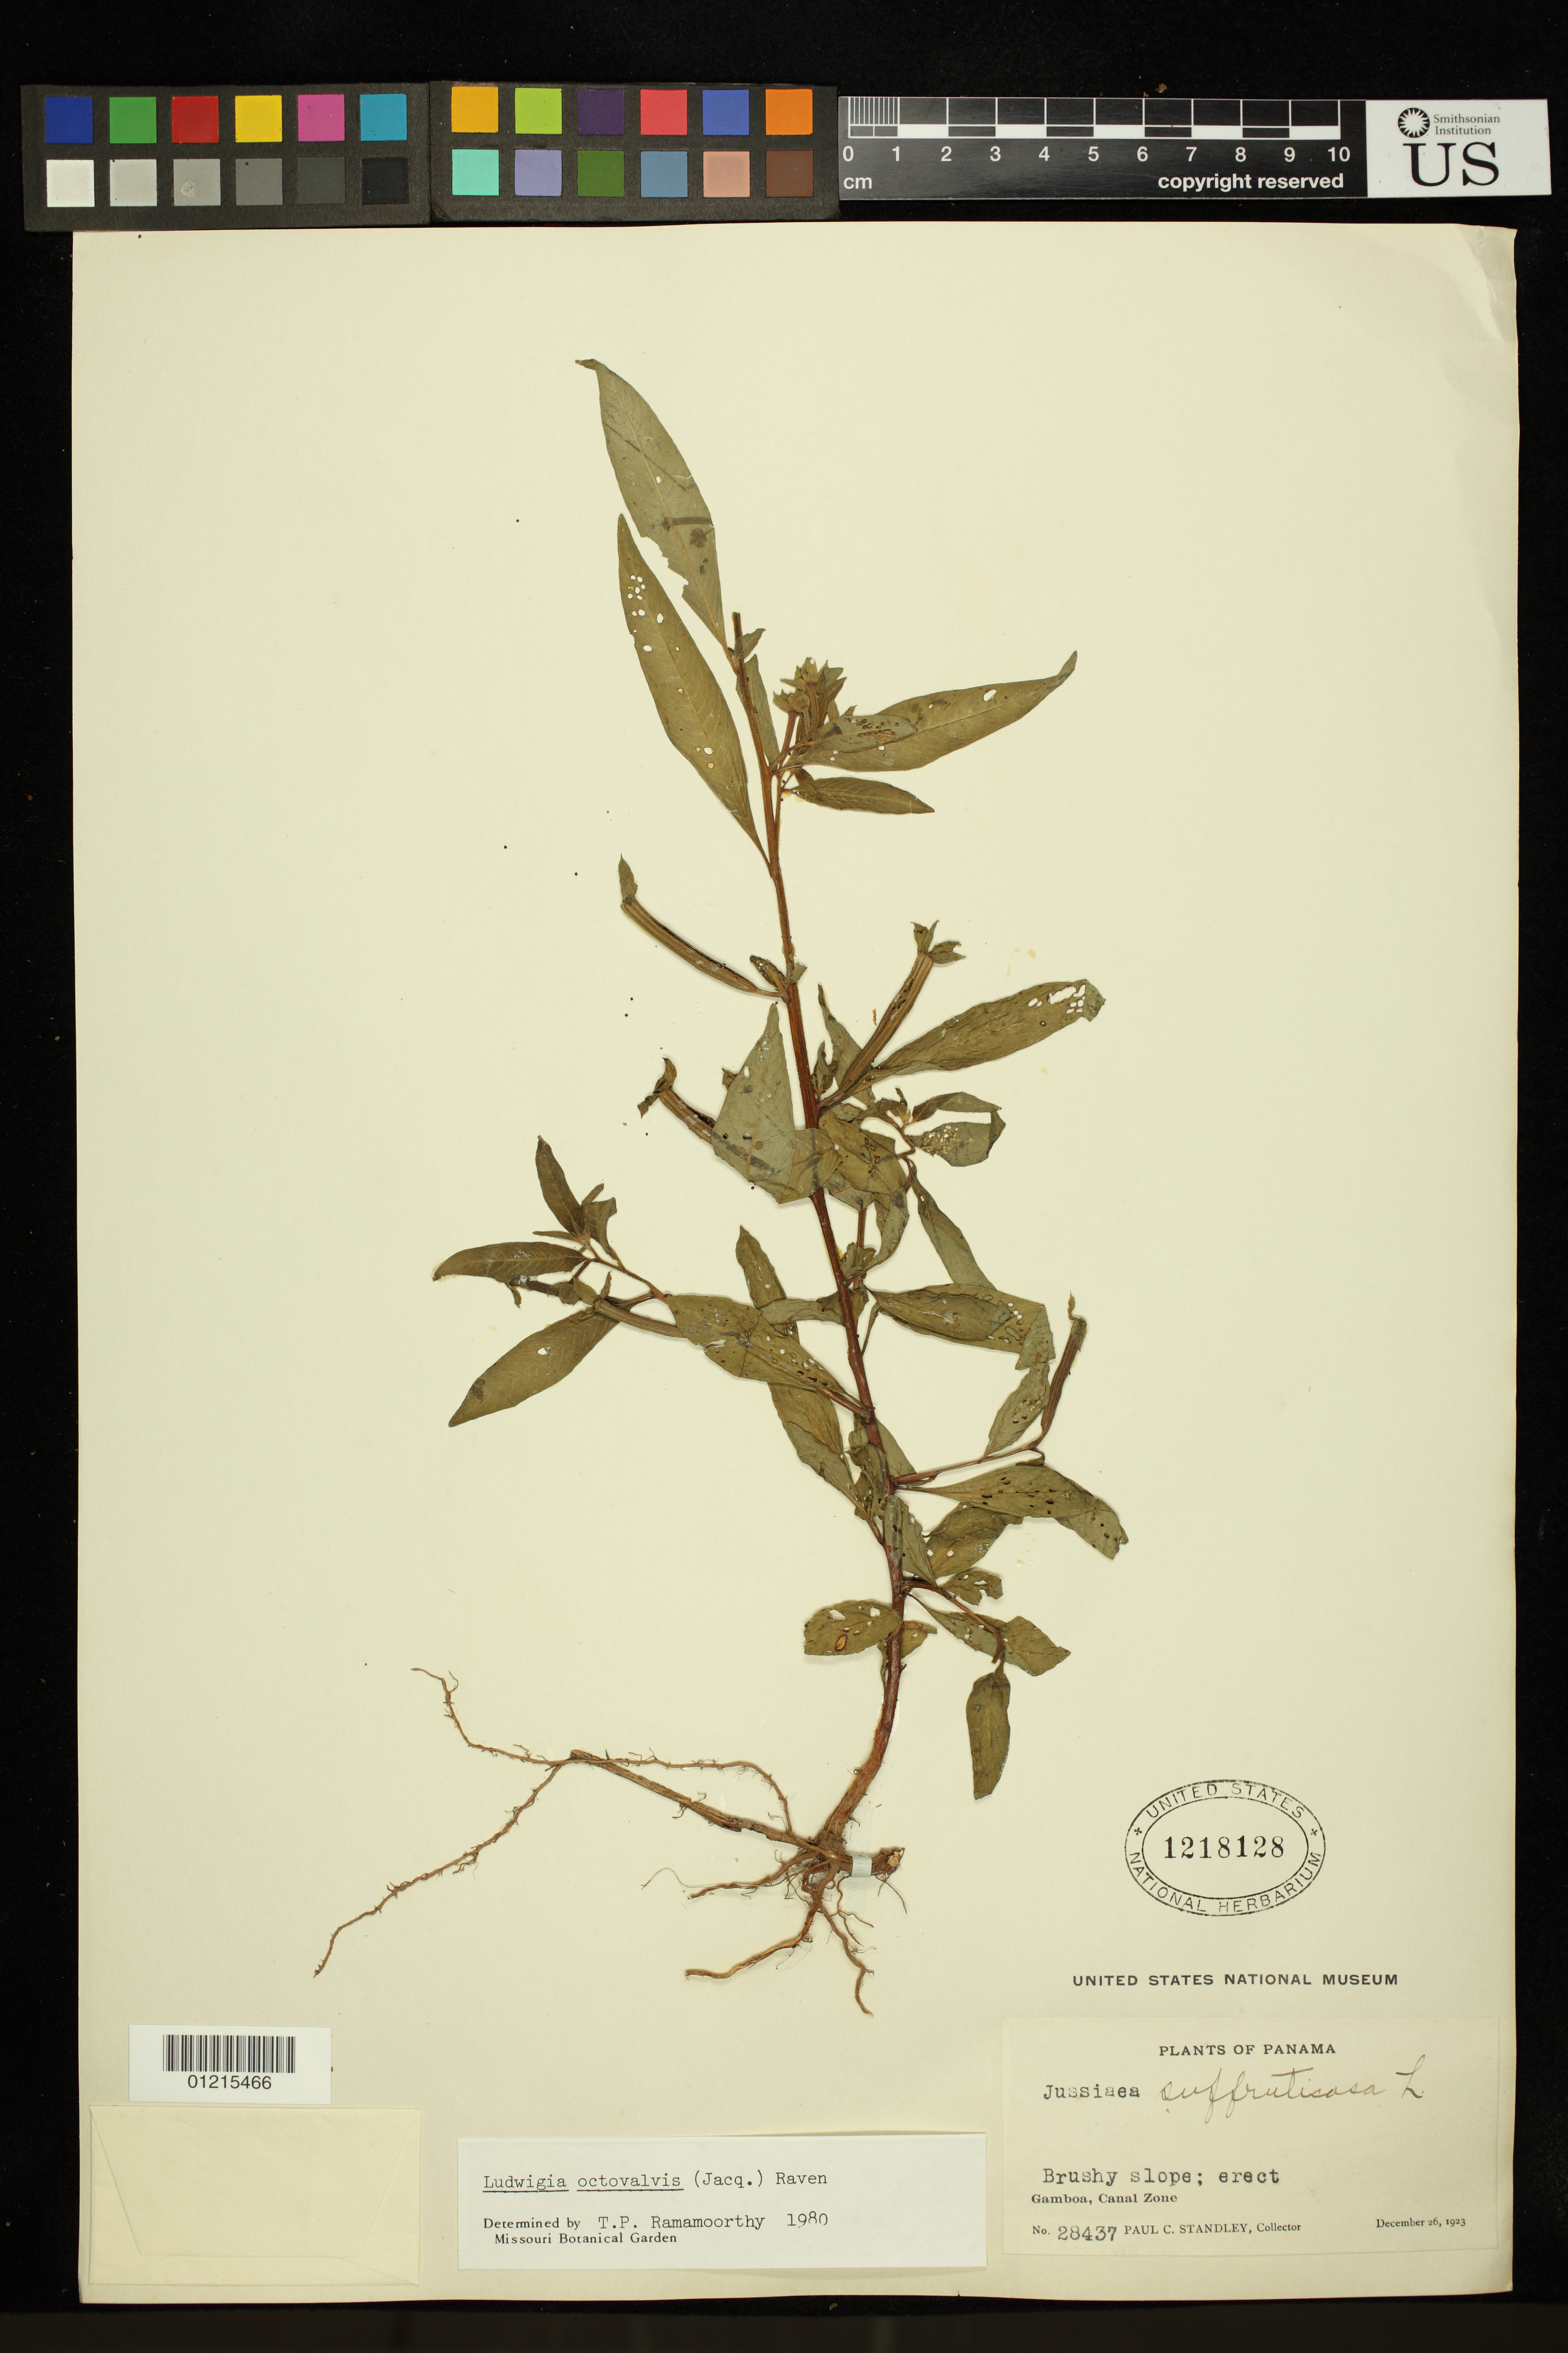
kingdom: Plantae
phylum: Tracheophyta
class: Magnoliopsida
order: Myrtales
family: Onagraceae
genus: Ludwigia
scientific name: Ludwigia octovalvis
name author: (Jacq.) P.H. Raven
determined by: Ramamoorthy, T. P.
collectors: P. C. Standley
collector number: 28437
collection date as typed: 26 Dec 1923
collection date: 1923-12-26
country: Panama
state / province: Colón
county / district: Canal Zone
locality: Gamboa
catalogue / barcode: US 1218128